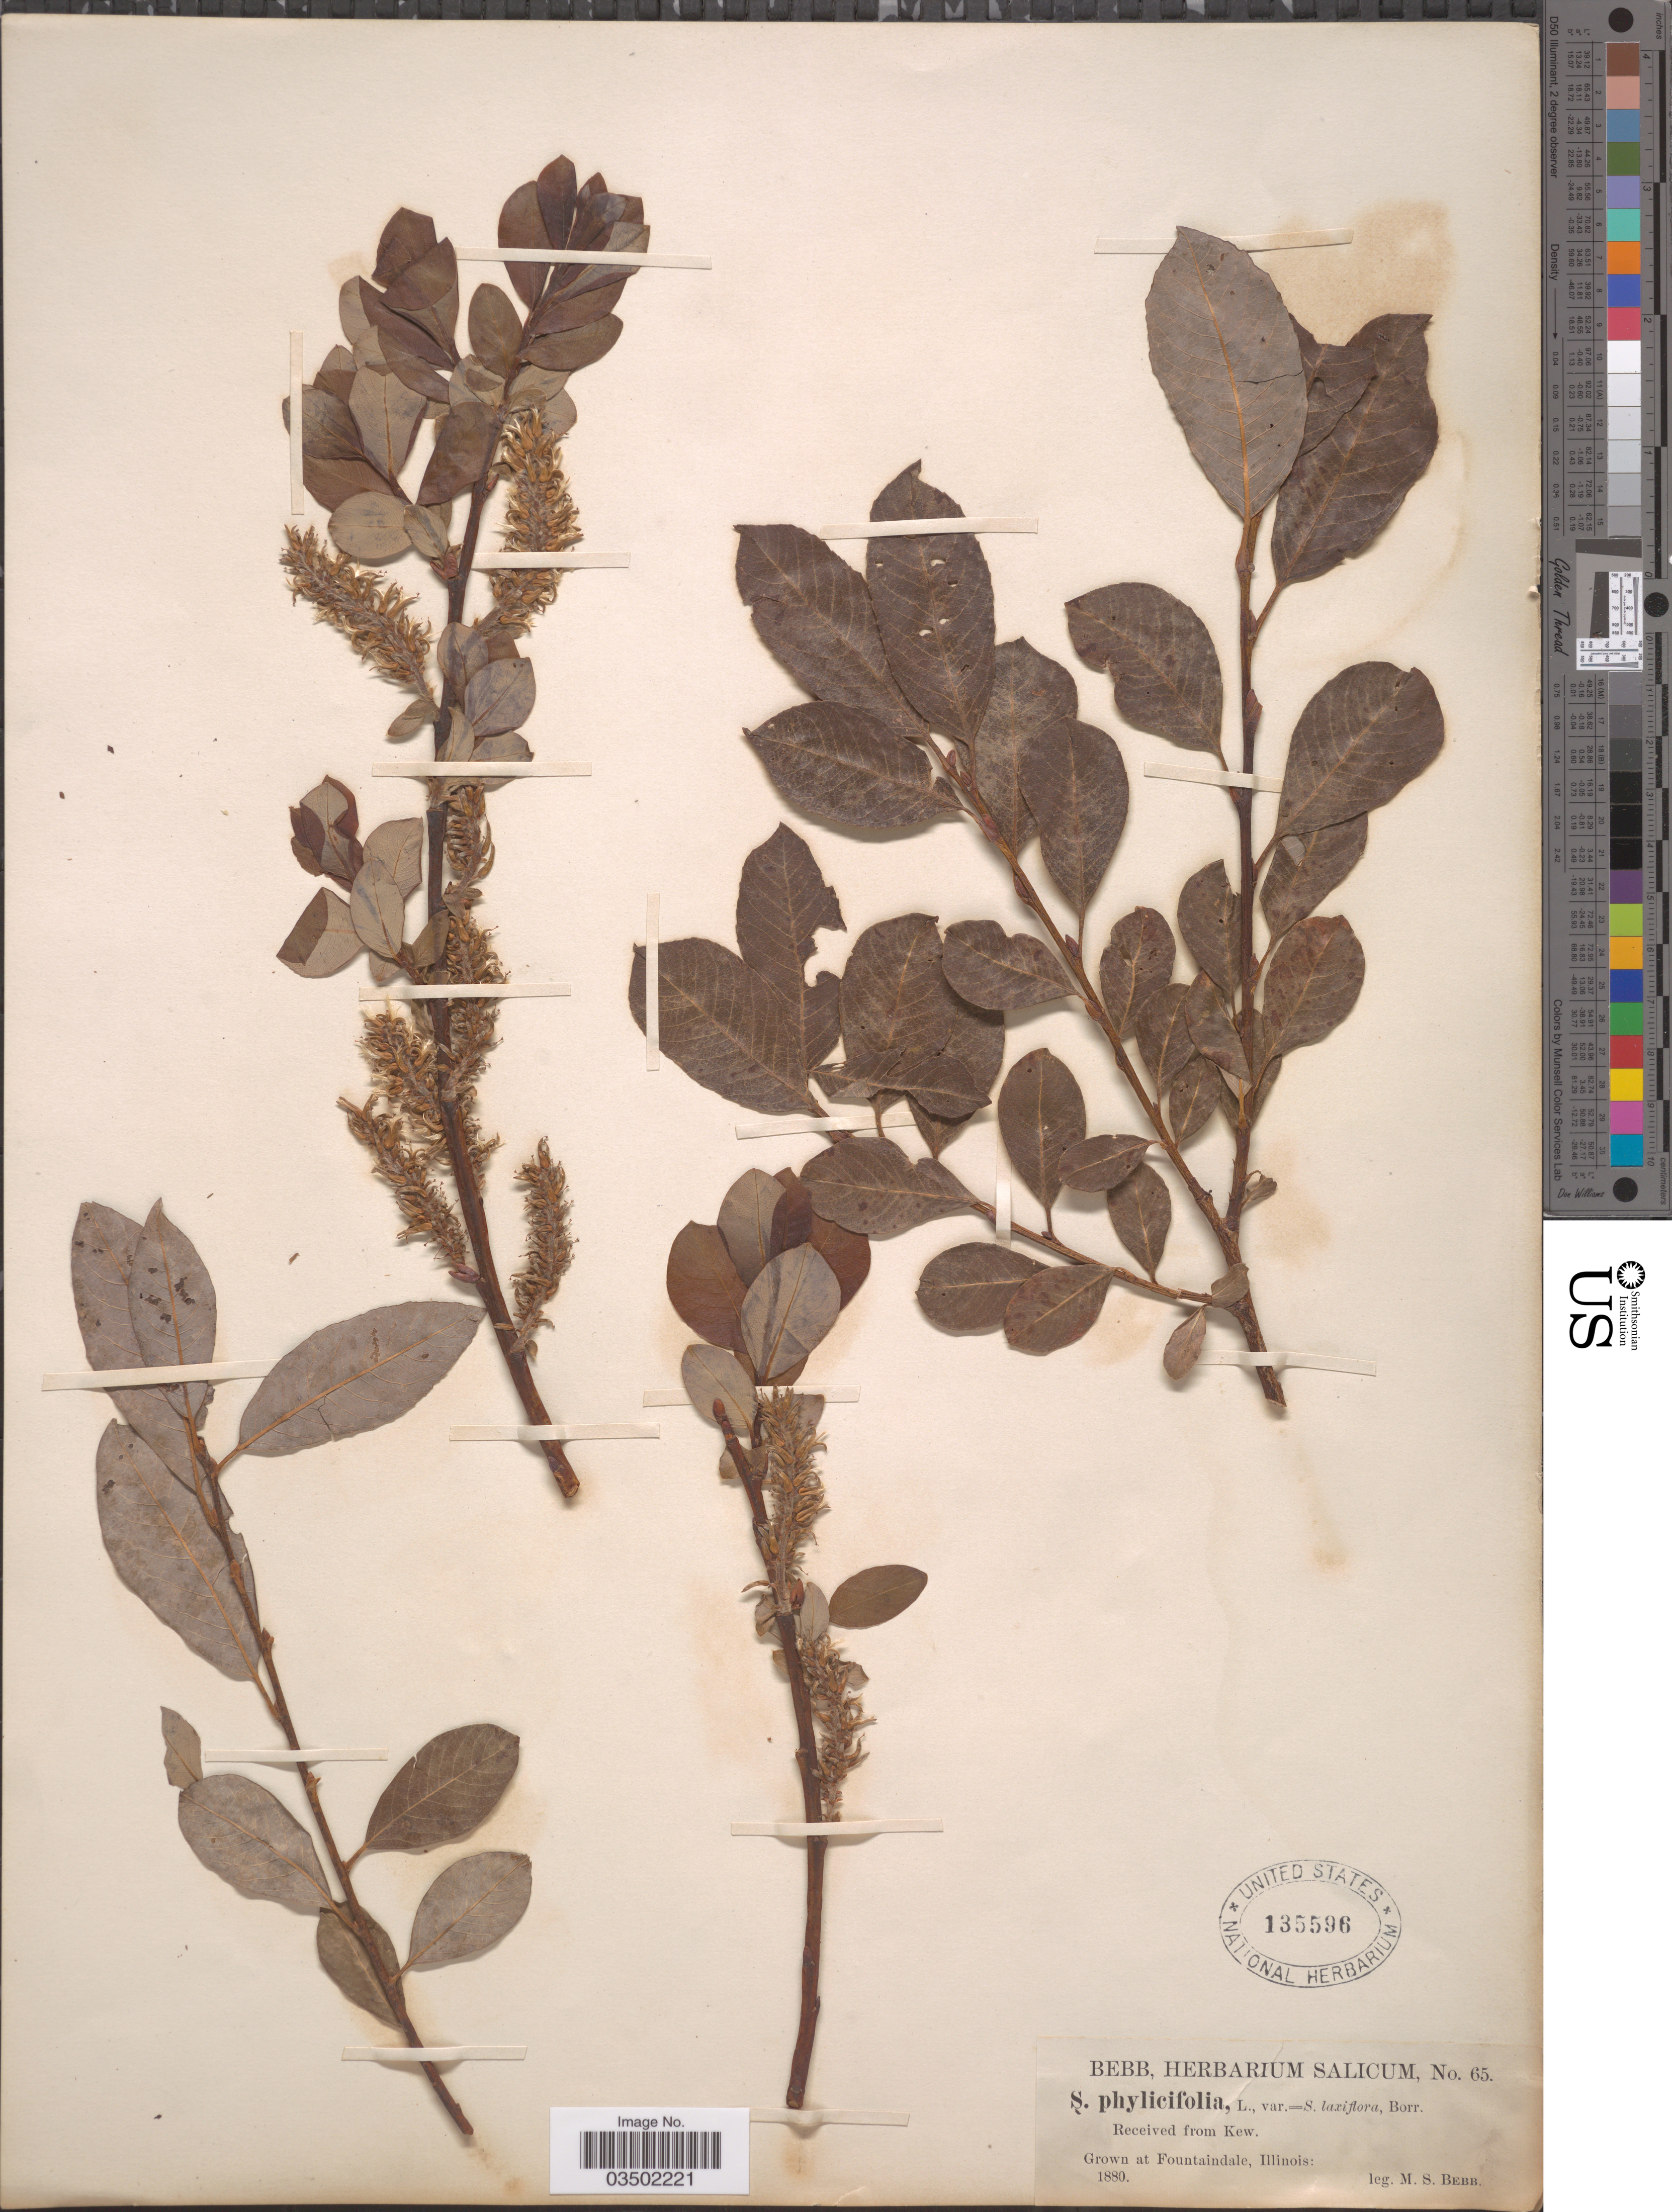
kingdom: Plantae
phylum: Tracheophyta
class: Magnoliopsida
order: Malpighiales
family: Salicaceae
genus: Salix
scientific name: Salix phylicifolia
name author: L.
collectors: M. Bebb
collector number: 65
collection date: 1880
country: United States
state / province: Illinois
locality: Fountaindale.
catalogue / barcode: US 135596